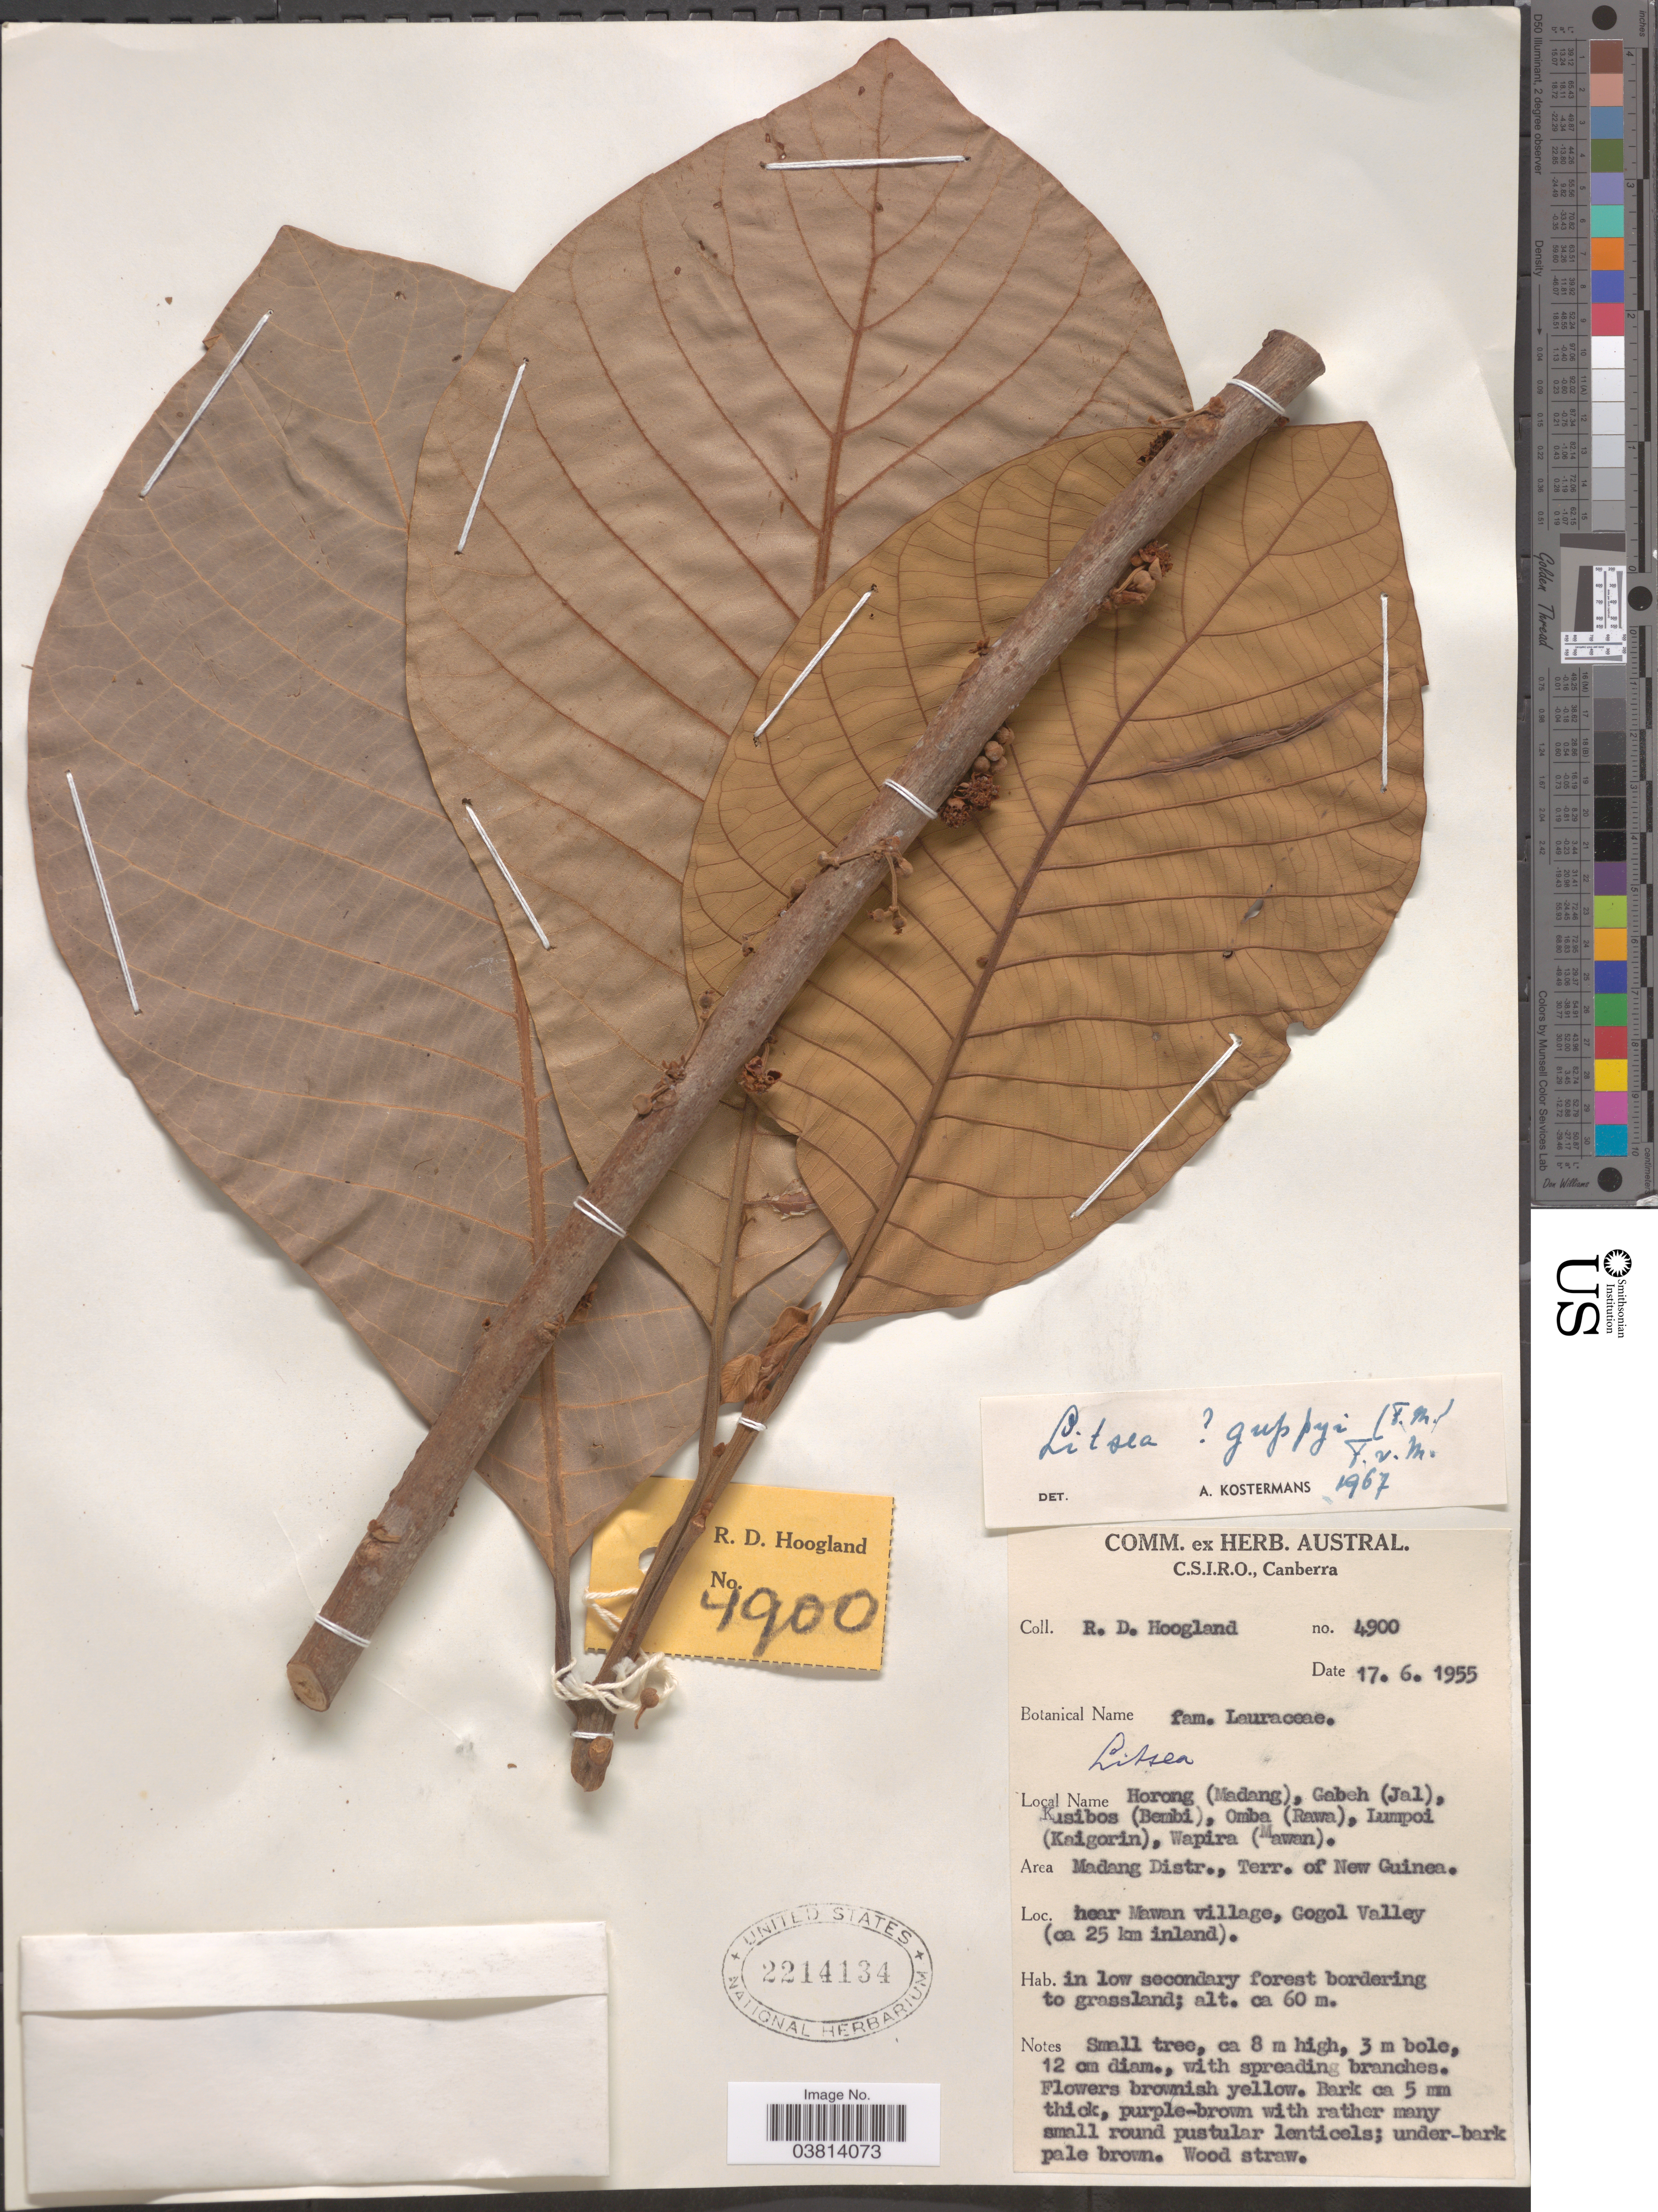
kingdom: Plantae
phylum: Tracheophyta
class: Magnoliopsida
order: Laurales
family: Lauraceae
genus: Litsea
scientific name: Litsea guppyi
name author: (F. Muell.) F. Muell. ex Forman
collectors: R. D. Hoogland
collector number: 4900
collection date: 1955-06-17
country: Papua New Guinea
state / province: Madang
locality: Area Madang Distr., Terr. of New Guinea. Near Mawan village, Gogol Valley (ca 25 km inland).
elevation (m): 60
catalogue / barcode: US 2214134